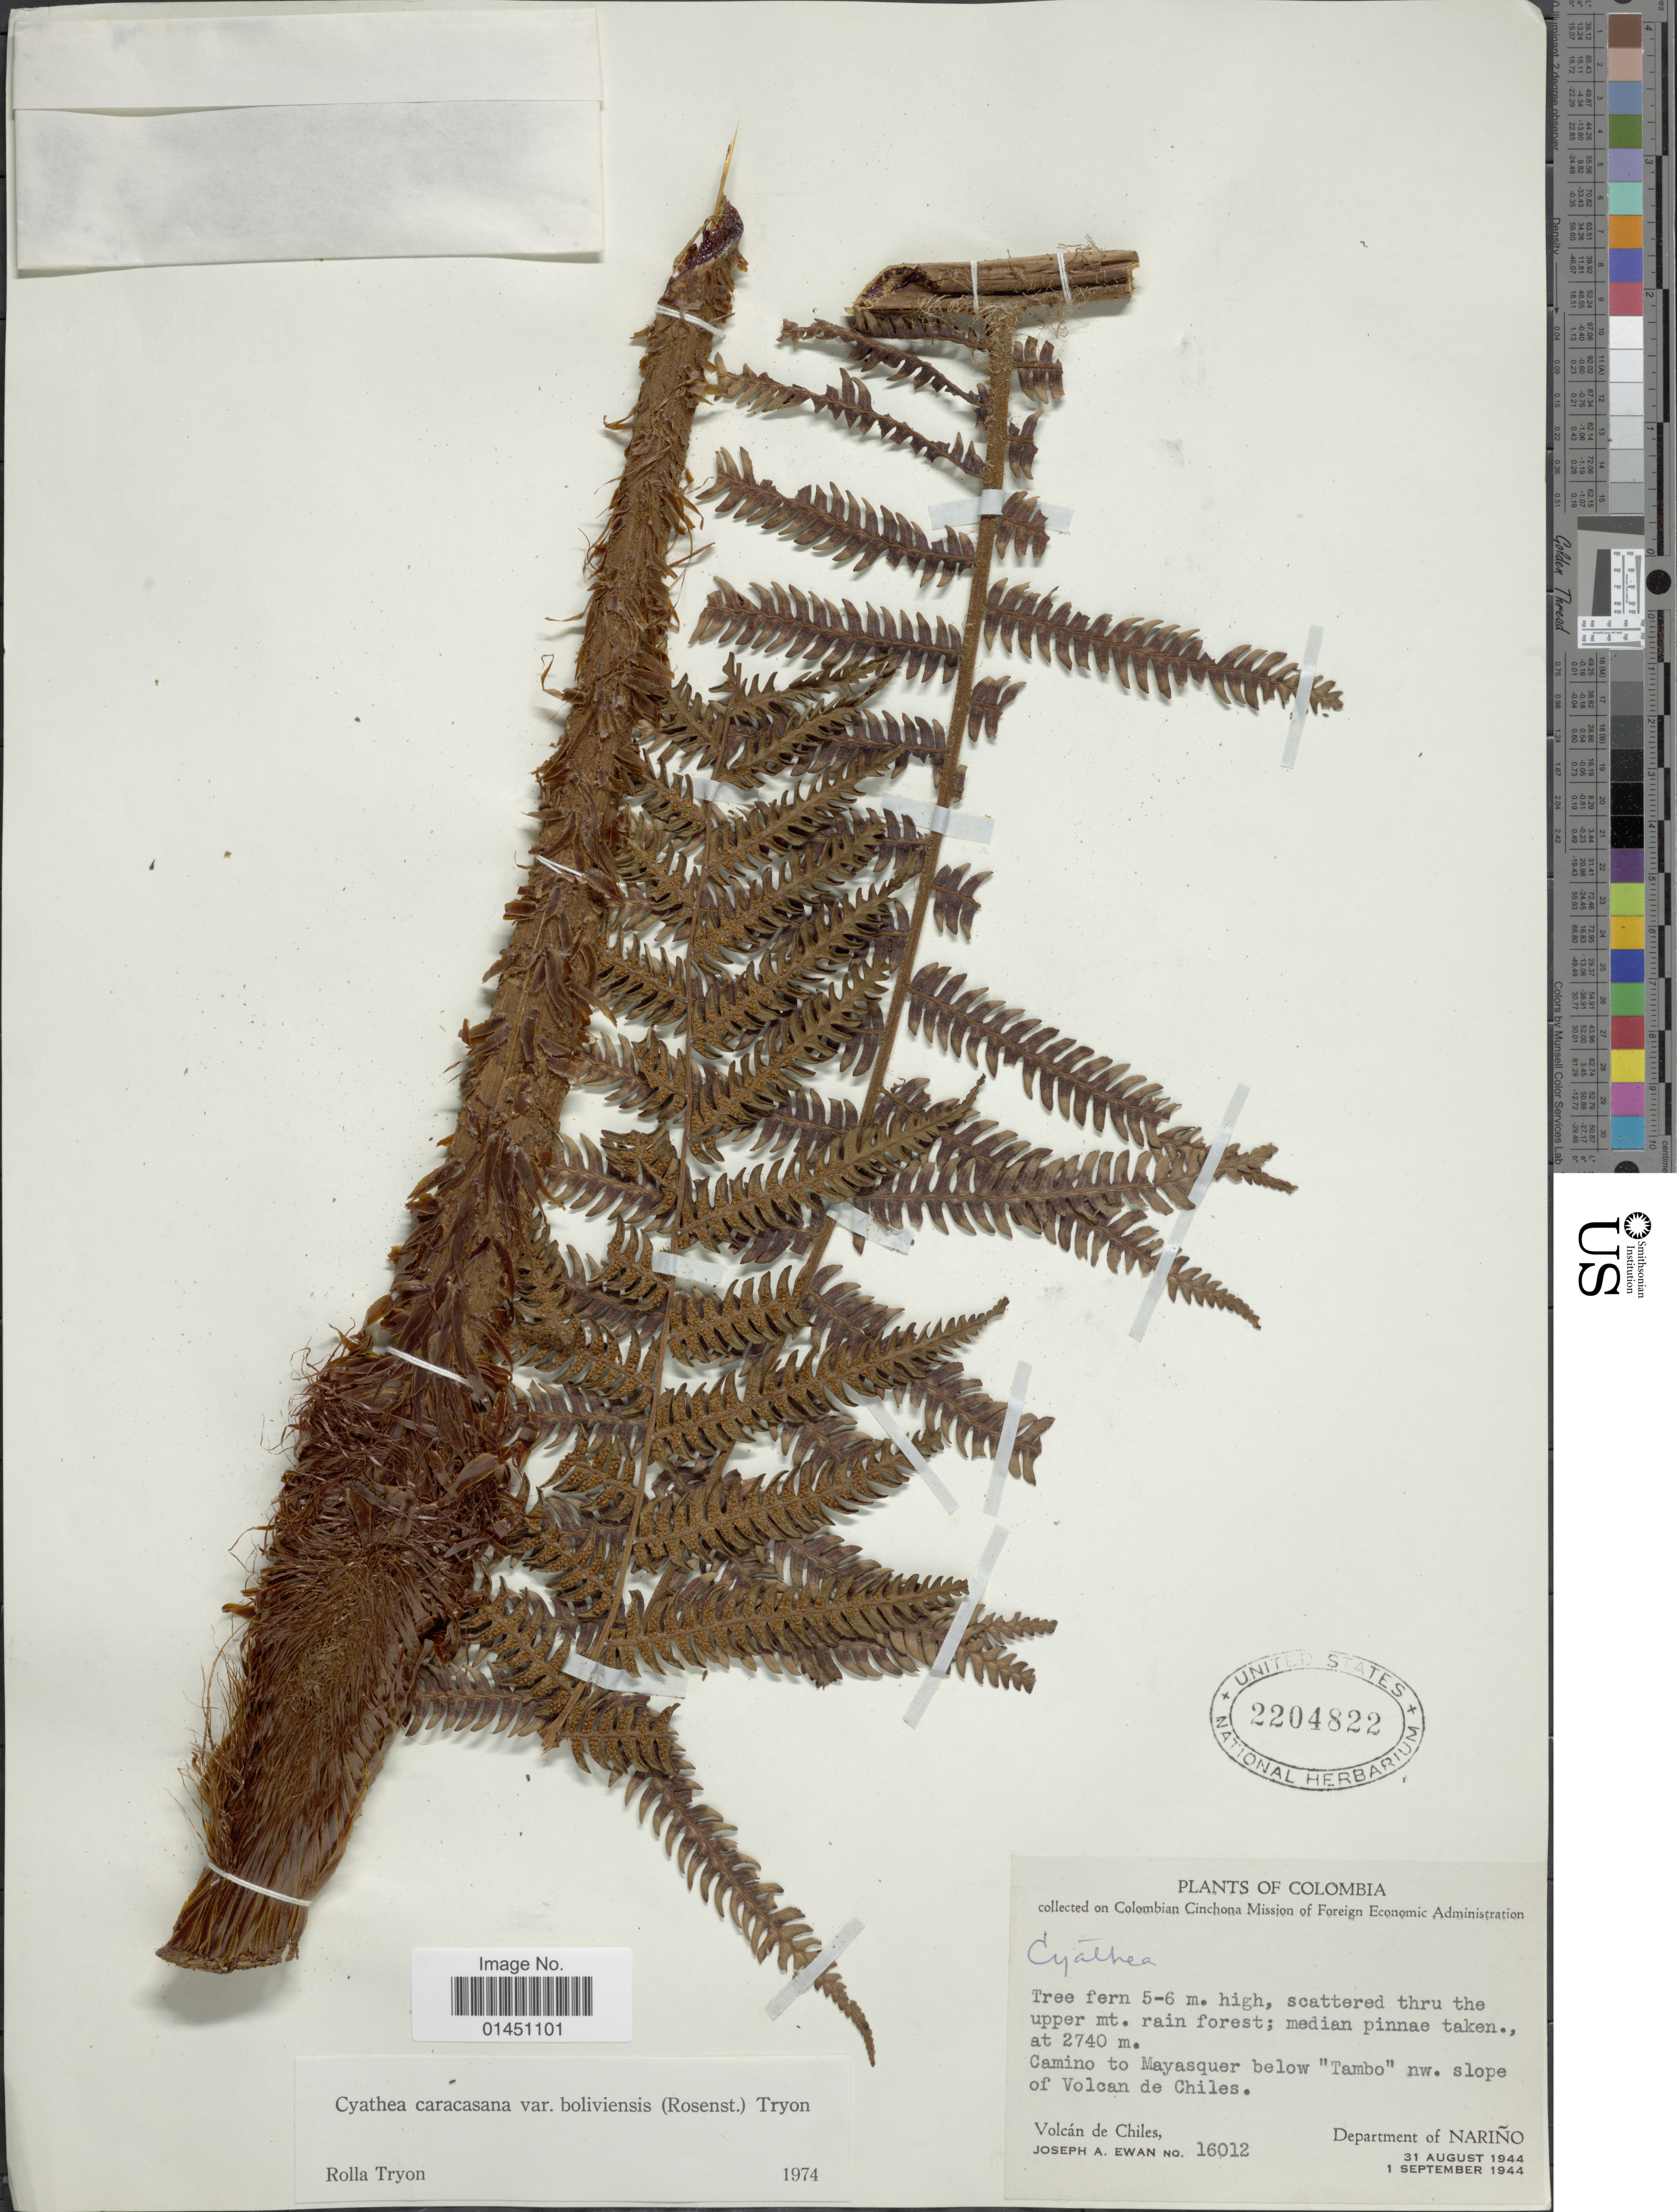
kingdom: Plantae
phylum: Tracheophyta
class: Polypodiopsida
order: Cyatheales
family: Cyatheaceae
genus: Cyathea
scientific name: Cyathea caracasana var. boliviensis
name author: (Rosenst.) R.M. Tryon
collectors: J. A. Ewan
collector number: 16012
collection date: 1944-08-31/1944-09-01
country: Colombia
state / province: Nariño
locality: Camino to Mayasquer below "Tambo" nw. slope of Volcan de Chiles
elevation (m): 2740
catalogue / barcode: US 2204822